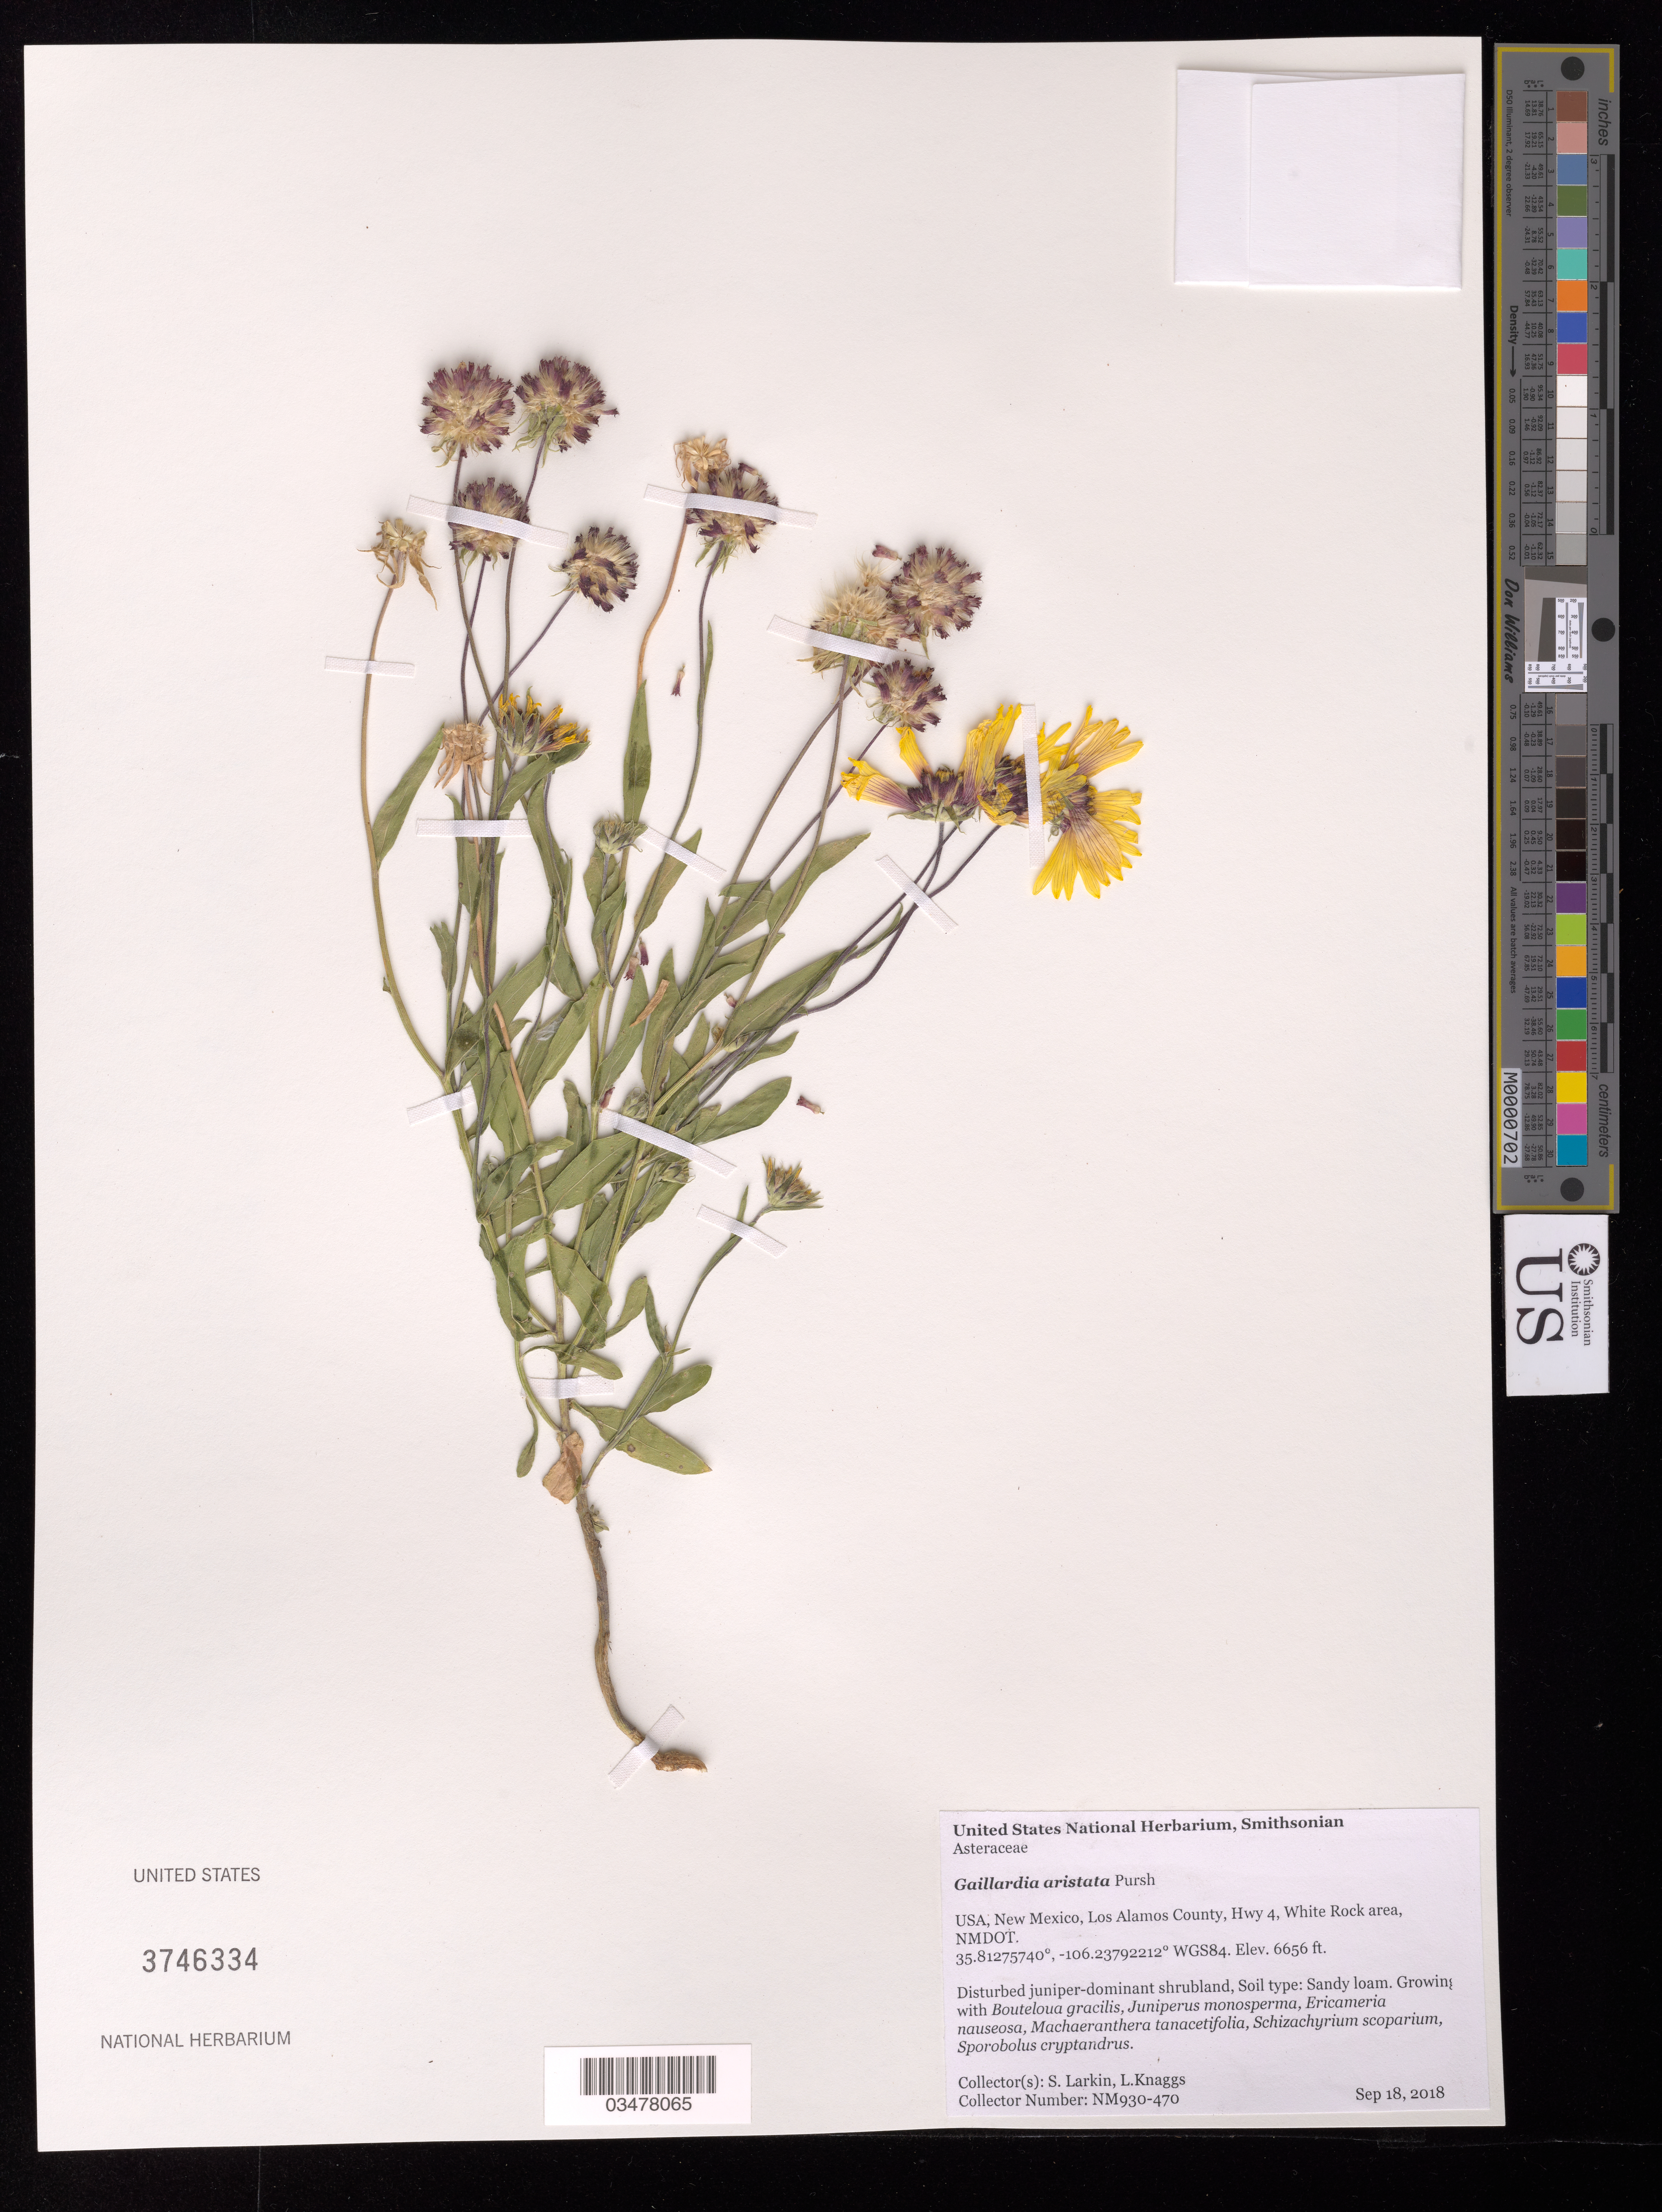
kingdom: Plantae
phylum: Tracheophyta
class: Magnoliopsida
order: Asterales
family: Asteraceae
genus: Gaillardia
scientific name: Gaillardia aristata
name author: Pursh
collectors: S. Larkin & L. Knaggs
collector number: NM930-470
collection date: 2018-09-18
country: United States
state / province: New Mexico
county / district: Los Alamos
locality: White Rock, Hwy 4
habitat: Sandy loam. Disturbed juniper-dominant shrubland. With Bouteloua gracilis, Juniperus monosperma, Ericameria nauseosa, etc.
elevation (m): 2029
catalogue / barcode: US 3746334